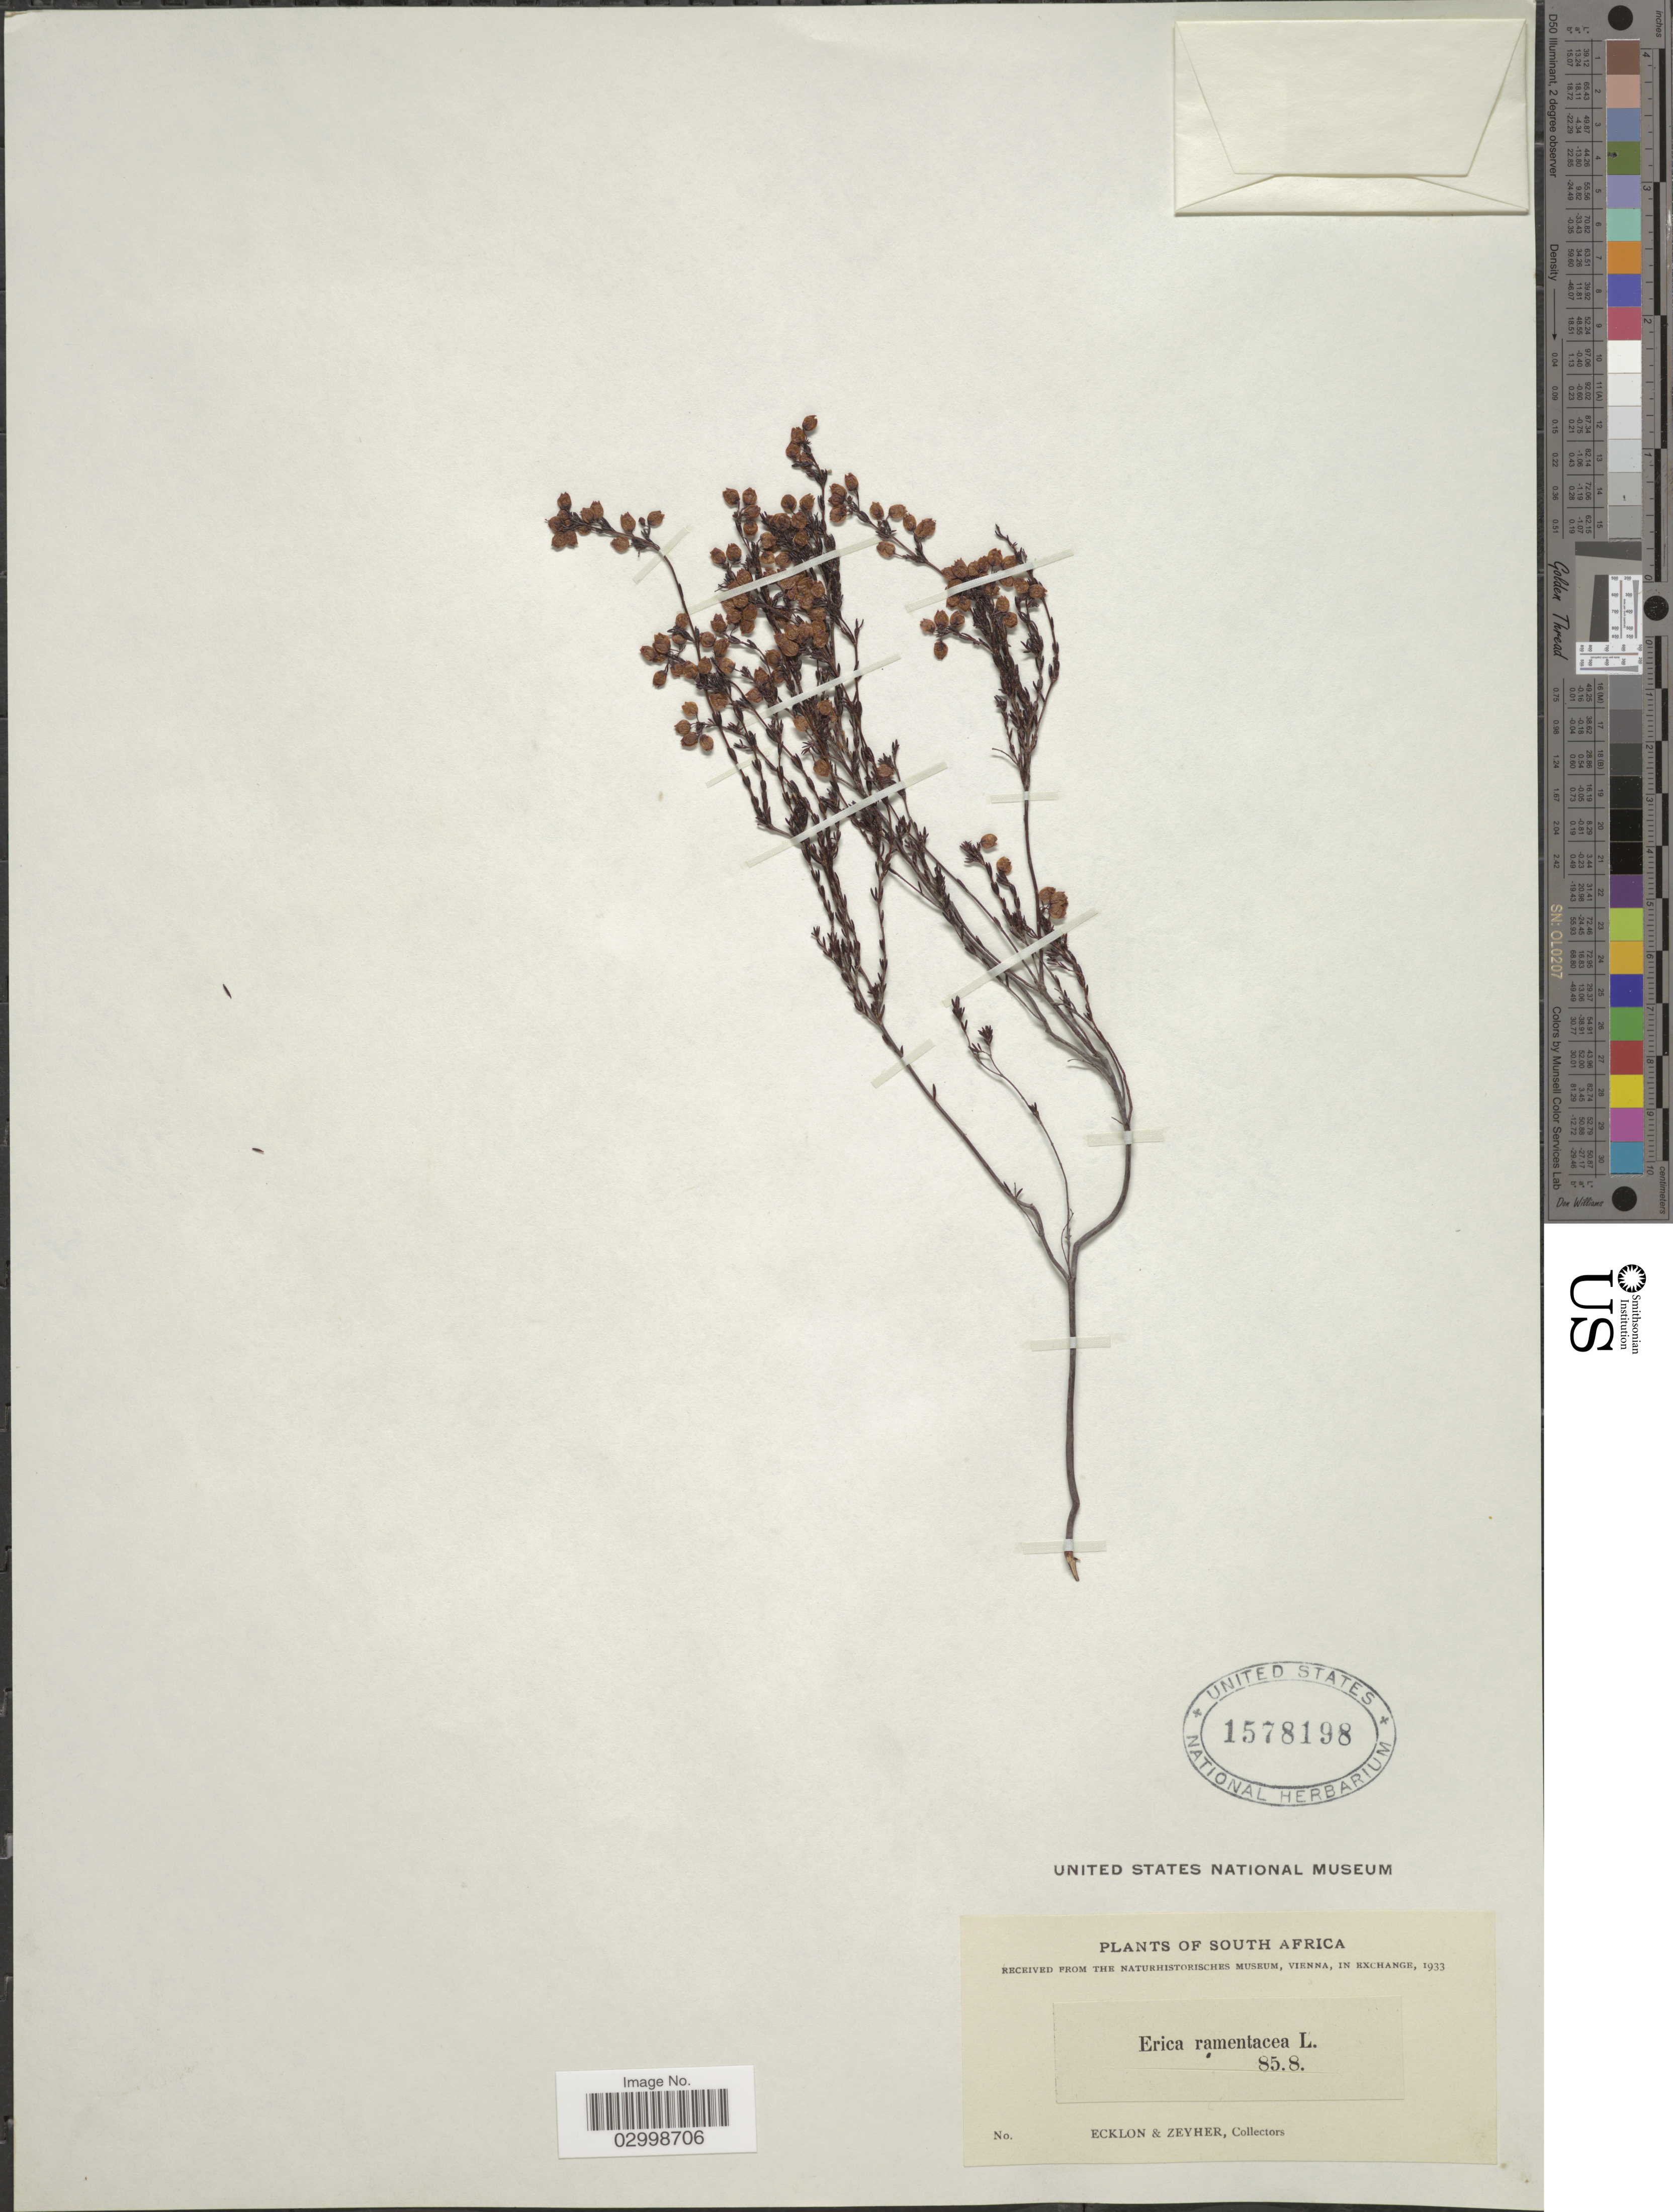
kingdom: Plantae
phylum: Tracheophyta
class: Magnoliopsida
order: Ericales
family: Ericaceae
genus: Erica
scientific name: Erica ramentacea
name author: L.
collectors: -. Ecklon & -. Zeyher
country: South Africa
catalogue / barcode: US 1578198